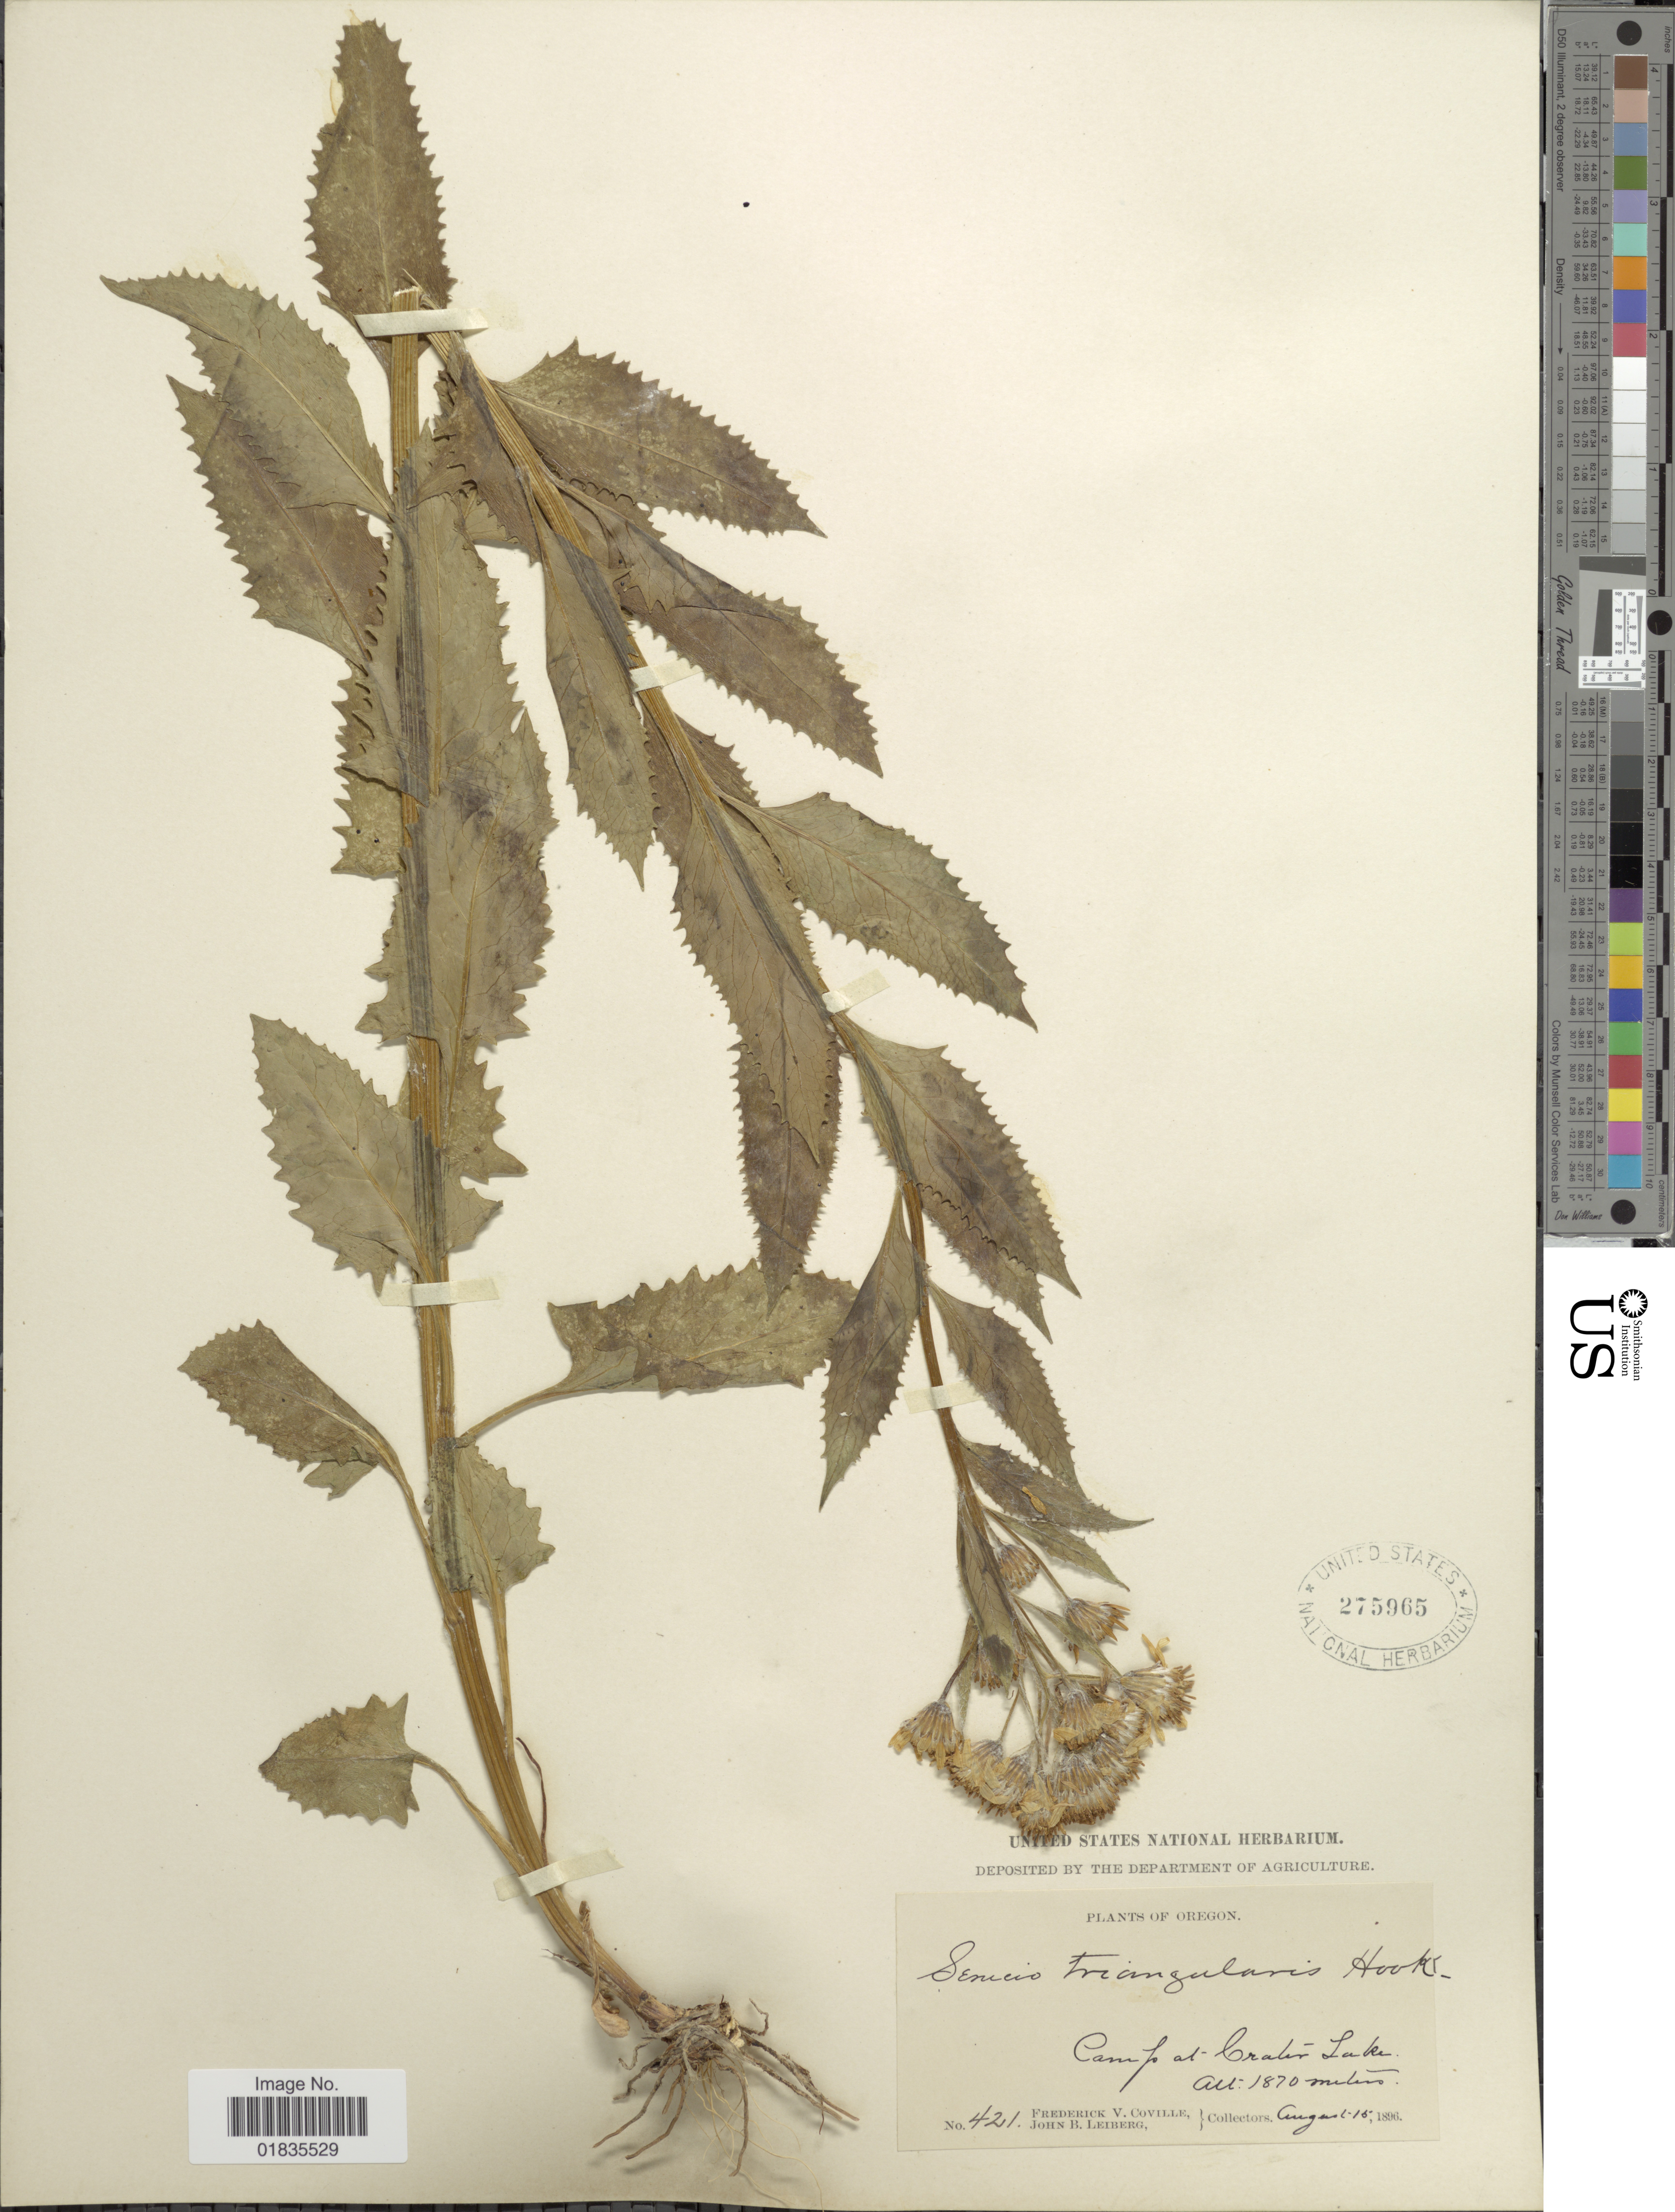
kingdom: Plantae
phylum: Tracheophyta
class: Magnoliopsida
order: Asterales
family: Asteraceae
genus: Senecio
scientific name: Senecio triangularis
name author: Hook.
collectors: F. V. Coville & J. B. Leiberg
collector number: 421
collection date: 1896-08-01/1896-08-15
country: United States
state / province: Oregon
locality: Camp at Crater Lake.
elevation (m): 1870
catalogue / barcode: US 275965